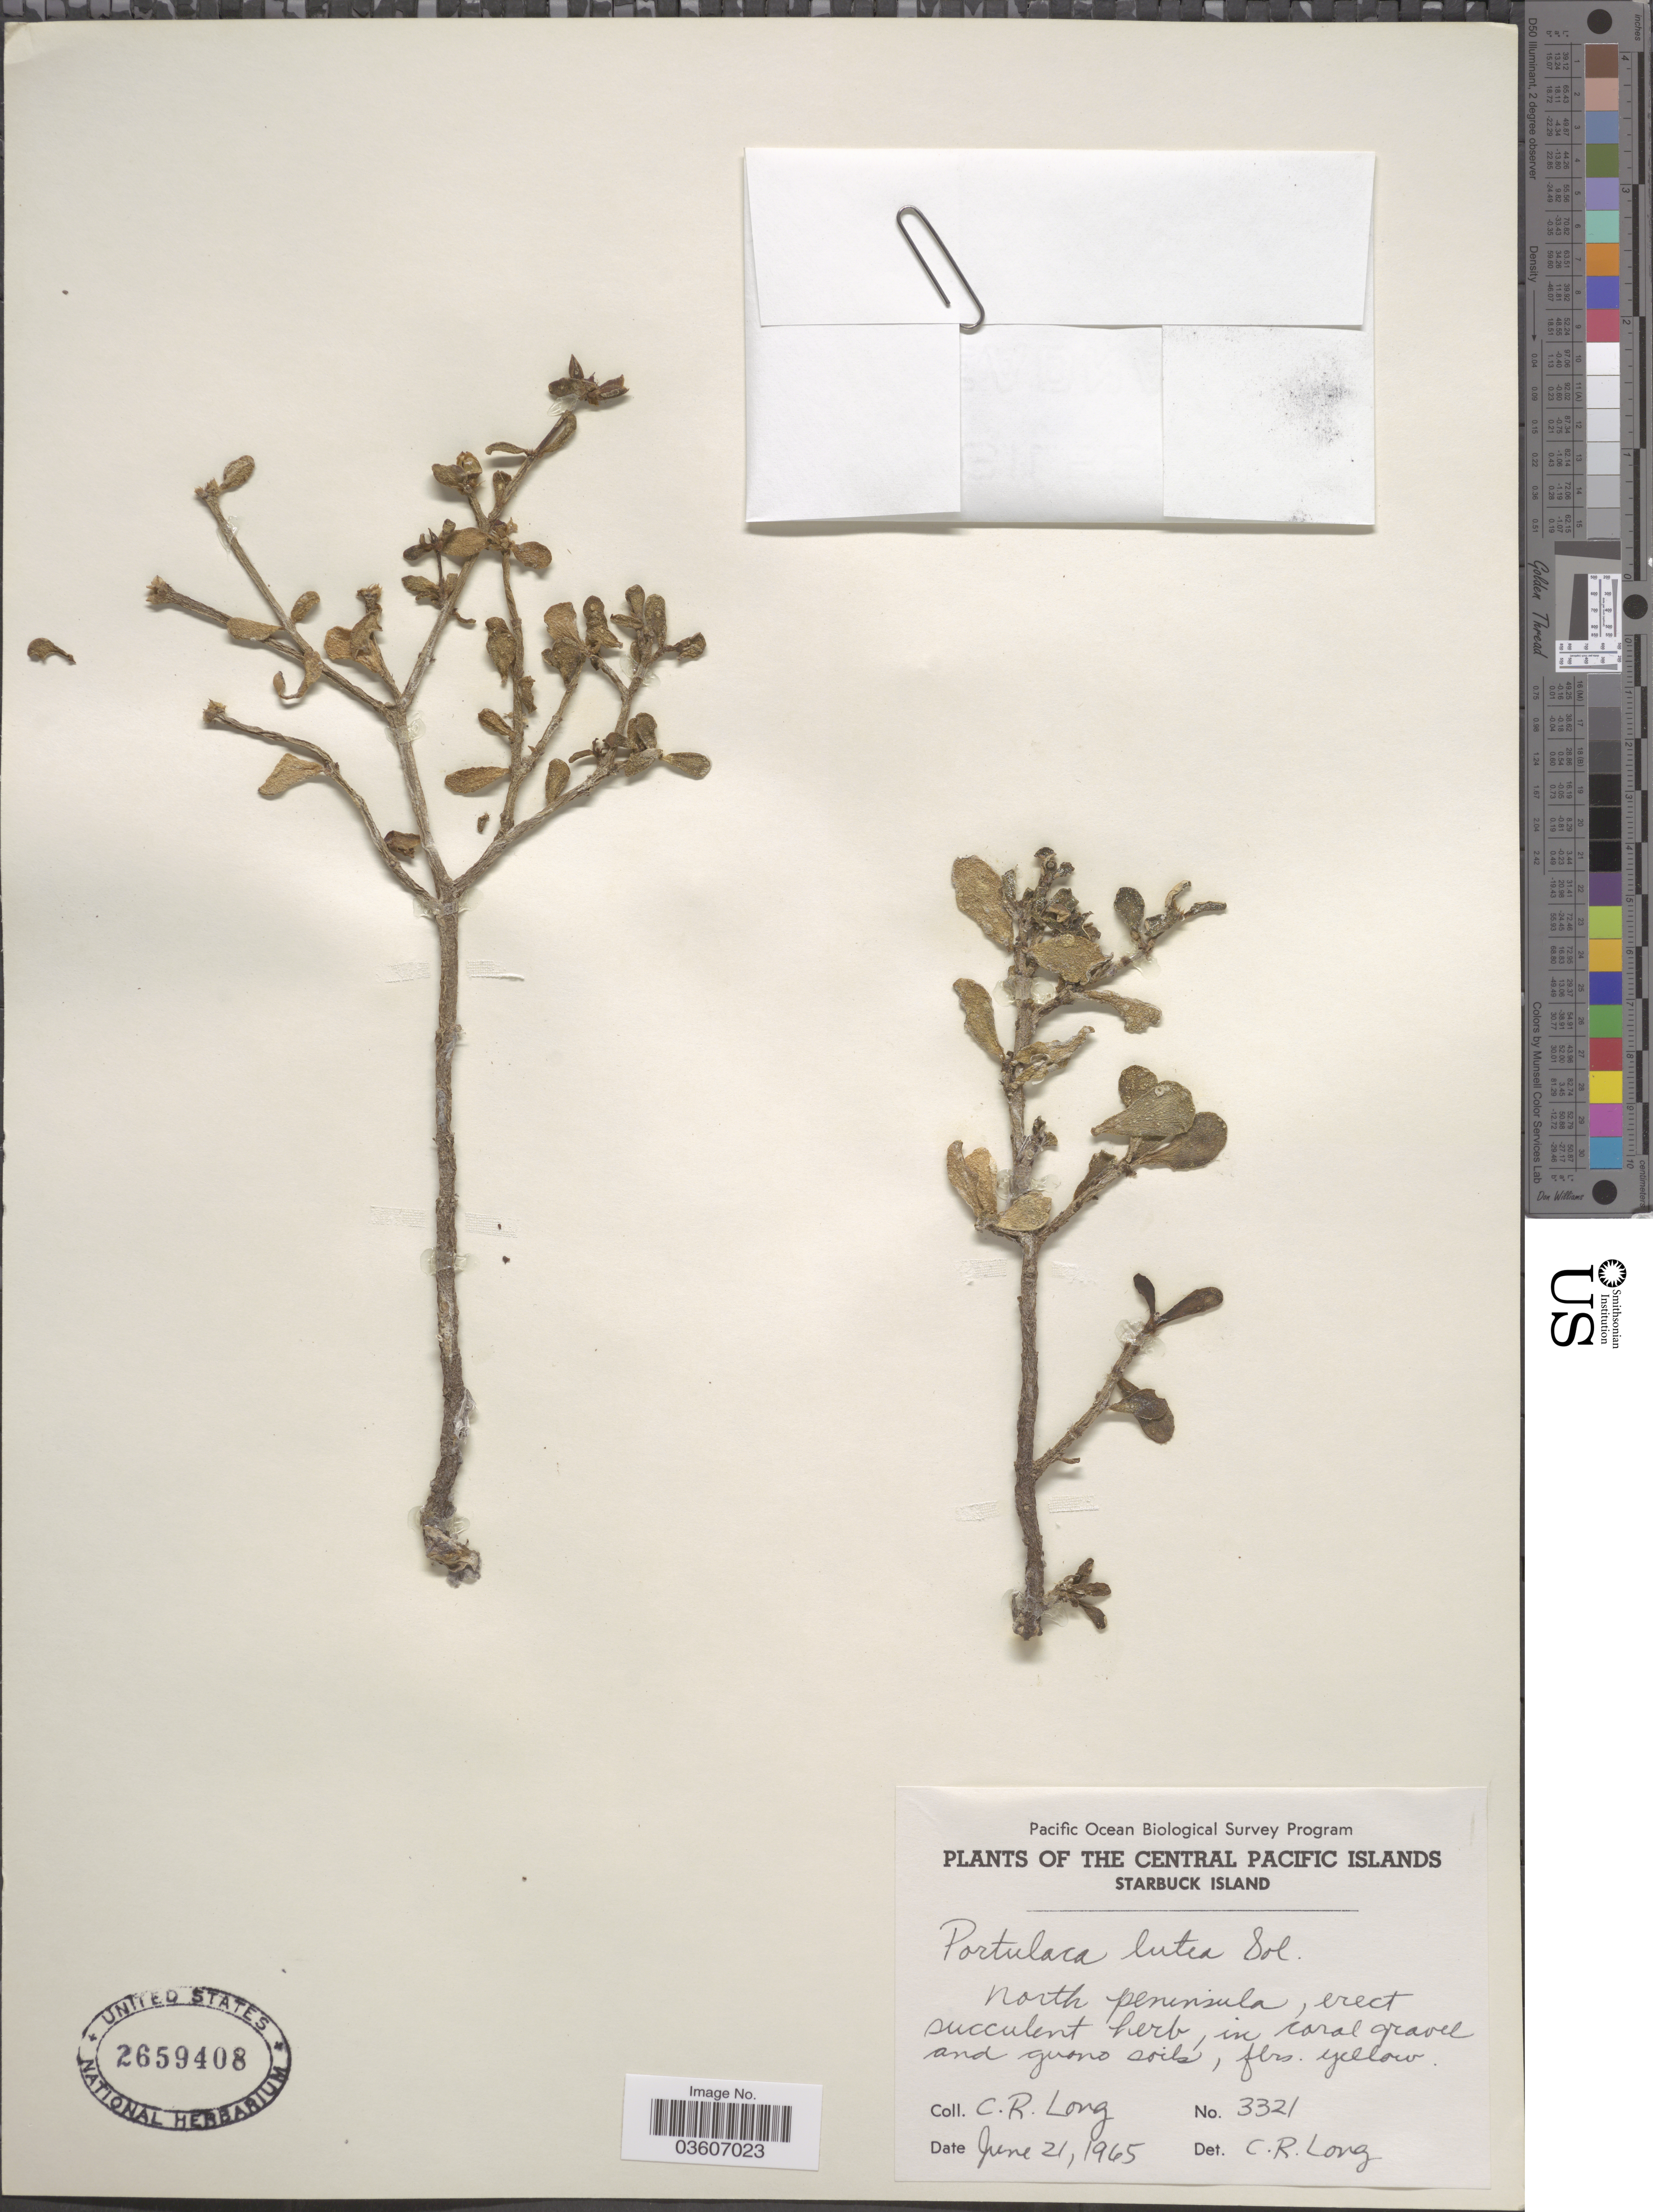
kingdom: Plantae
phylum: Tracheophyta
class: Magnoliopsida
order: Caryophyllales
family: Portulacaceae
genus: Portulaca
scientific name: Portulaca lutea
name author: Sol. ex G. Forst.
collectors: C. R. Long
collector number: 3321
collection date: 1965-06-21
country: Kiribati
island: Starbuck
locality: The Central Pacific Islands. Starbuck Island. North peninsula.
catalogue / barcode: US 2659408